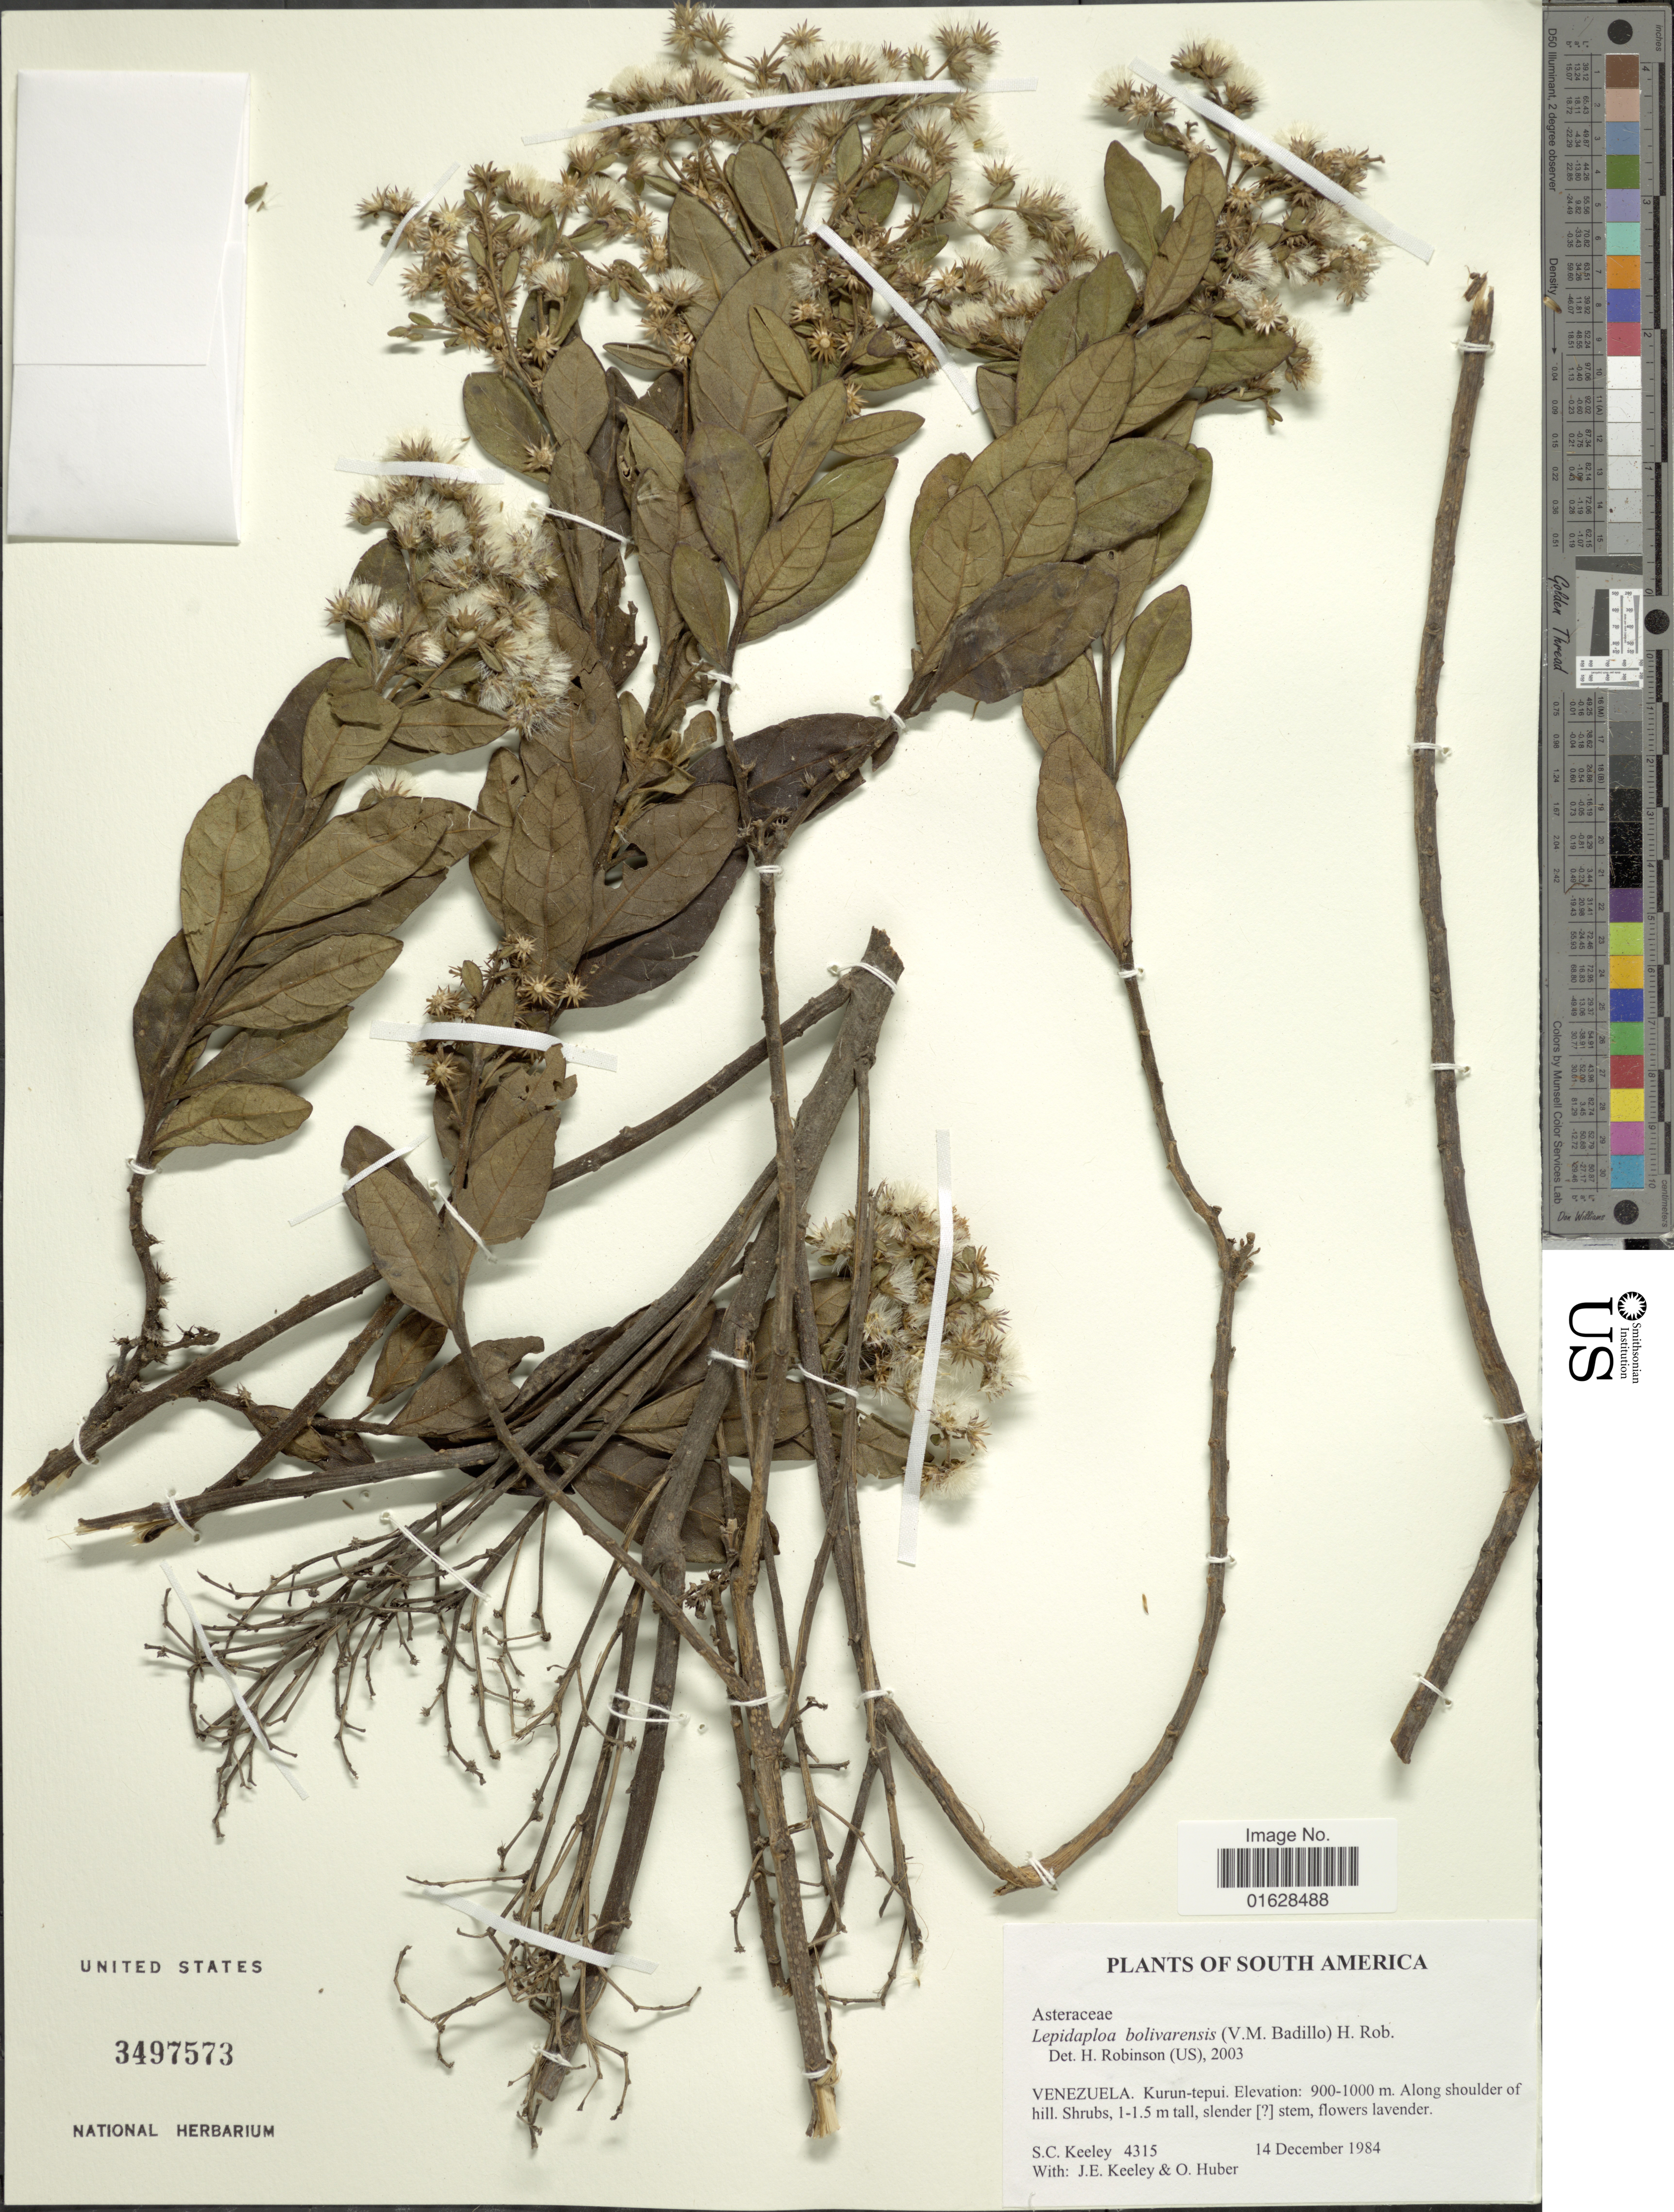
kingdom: Plantae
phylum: Tracheophyta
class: Magnoliopsida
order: Asterales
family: Asteraceae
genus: Lepidaploa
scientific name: Lepidaploa bolivarensis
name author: (V.M. Badillo) H. Rob.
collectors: S. C. Keeley, J. E. Keeley & O. Huber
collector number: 4315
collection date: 1984-12-14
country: Venezuela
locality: South America. Venezuela. Kurun-tepuii, Along shoulder of hill.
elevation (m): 900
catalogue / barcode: US 3497573